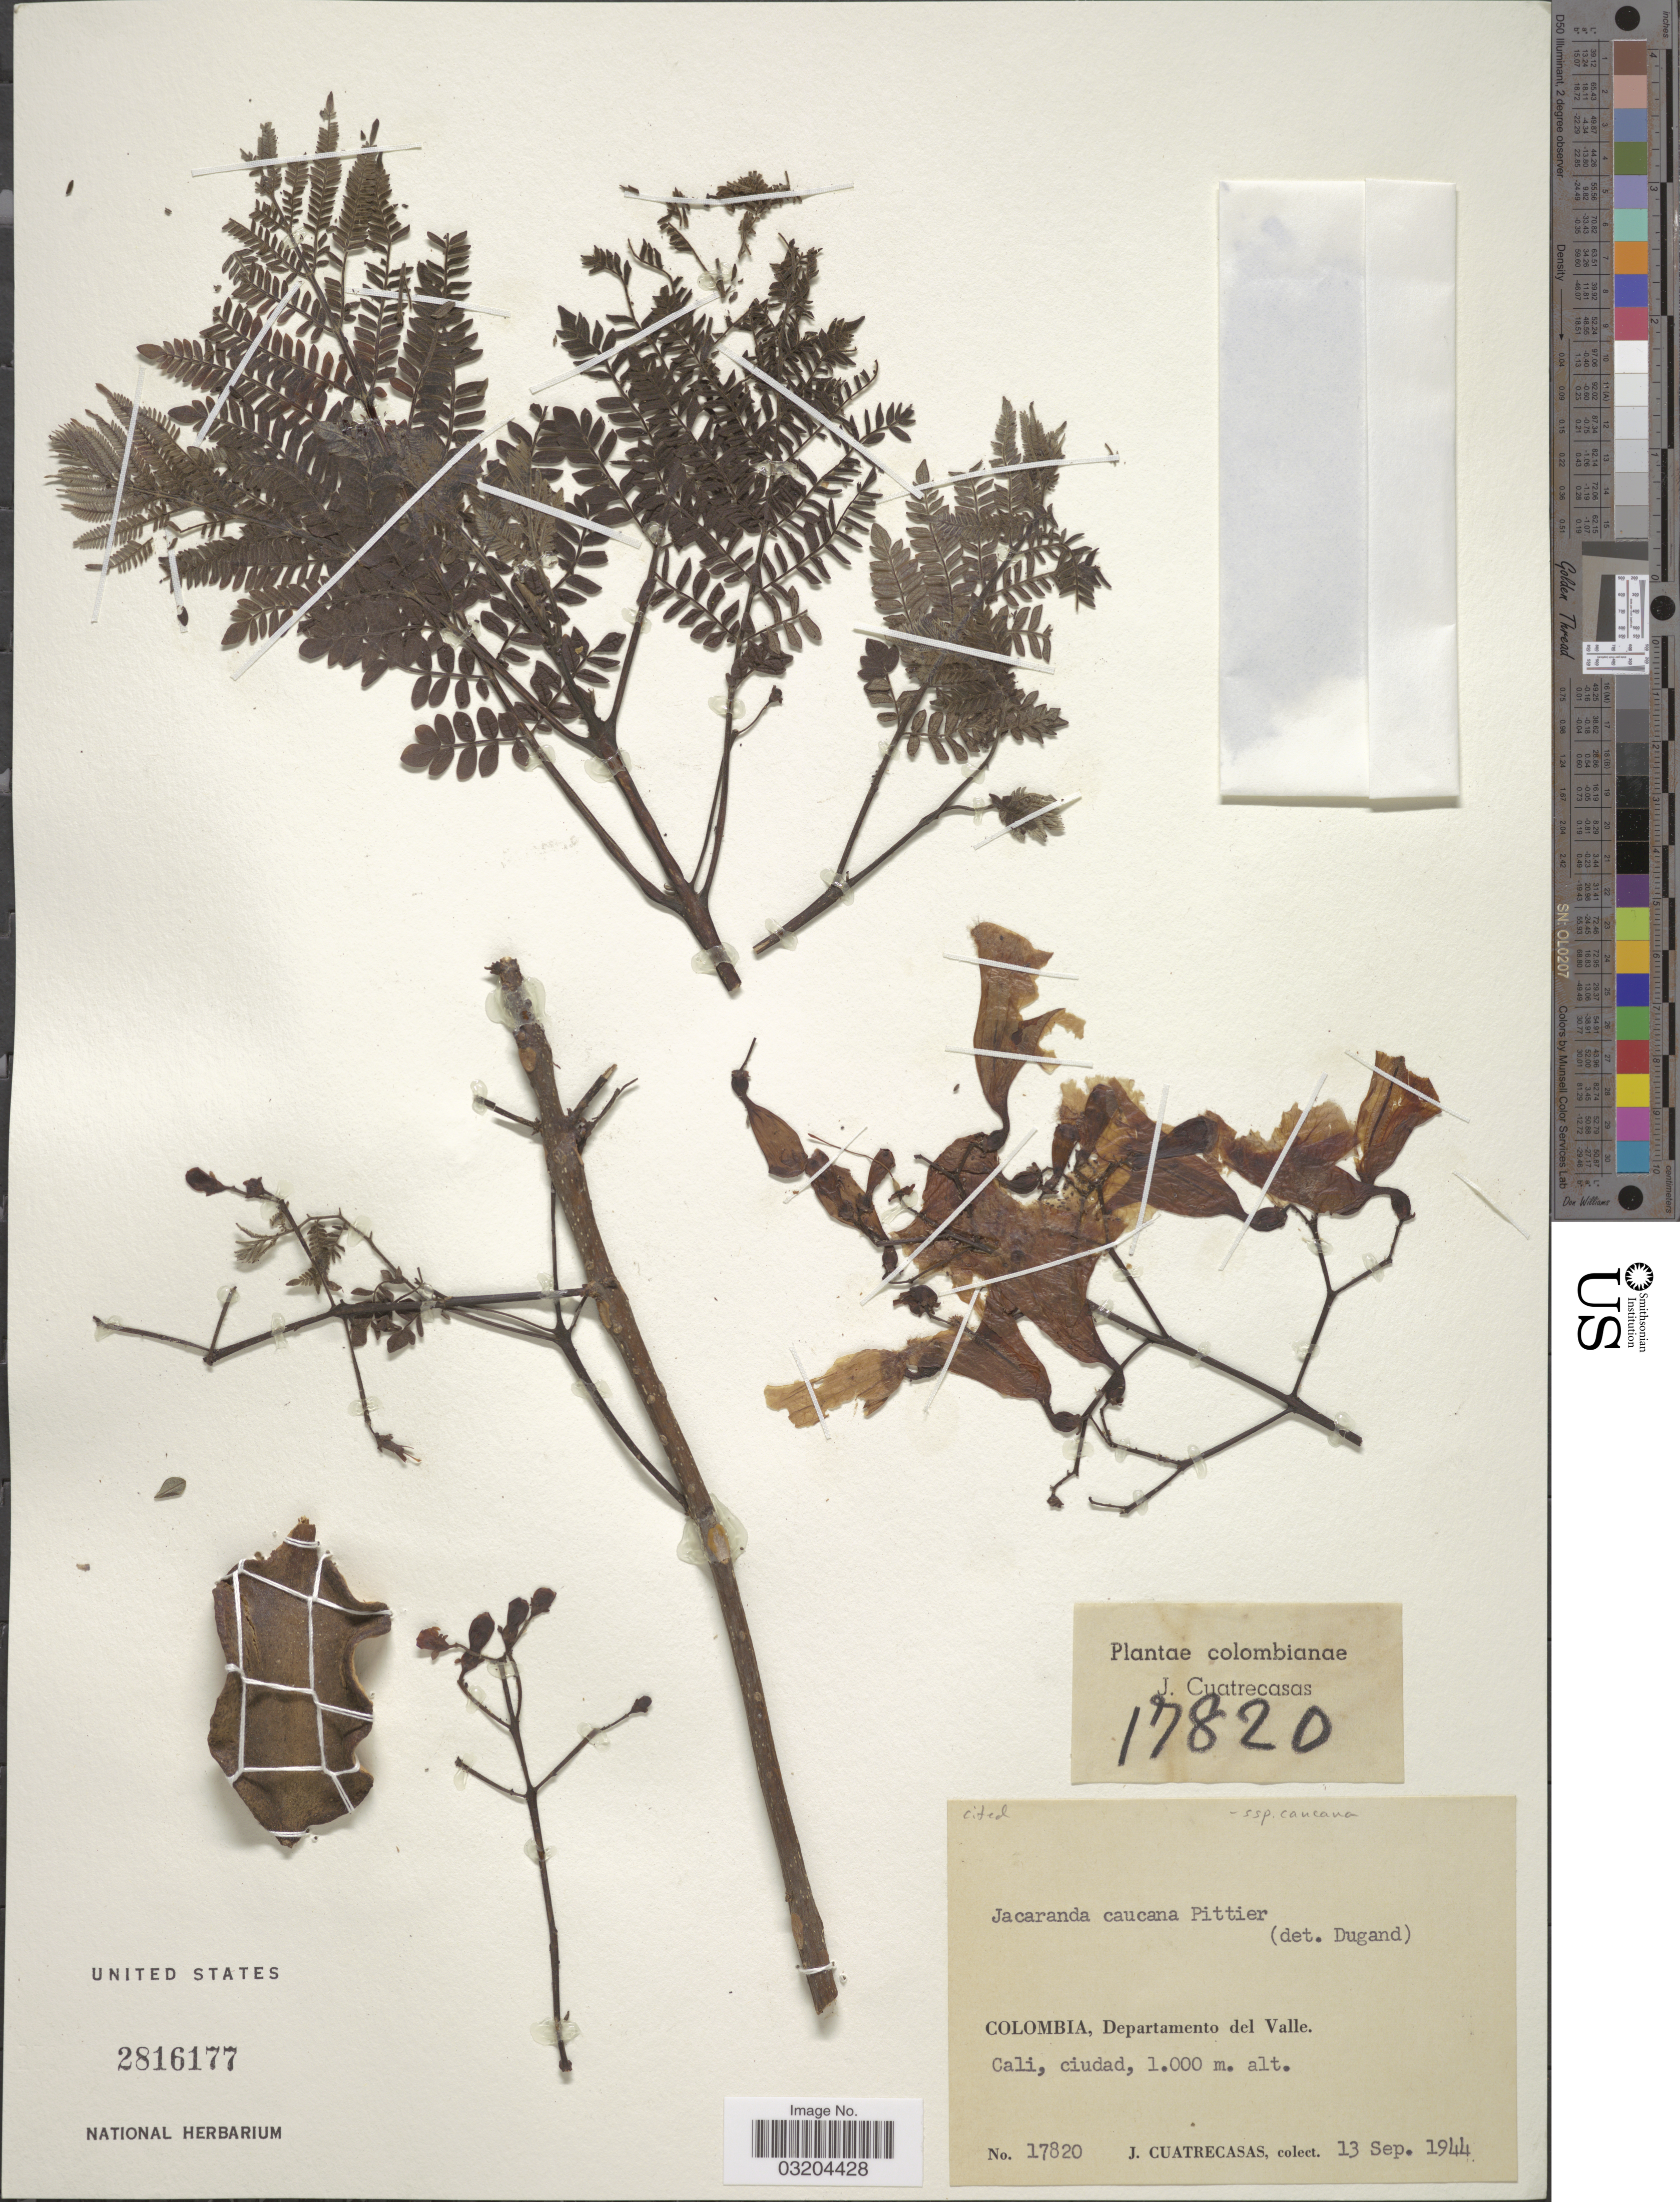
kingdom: Plantae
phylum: Tracheophyta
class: Magnoliopsida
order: Lamiales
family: Bignoniaceae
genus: Jacaranda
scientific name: Jacaranda caucana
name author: Pittier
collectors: J. Cuatrecasas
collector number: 17820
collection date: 1944-09-13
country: Colombia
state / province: Valle del Cauca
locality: Departamento del Valle. Cali, ciudad.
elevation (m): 1000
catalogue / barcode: US 2816177